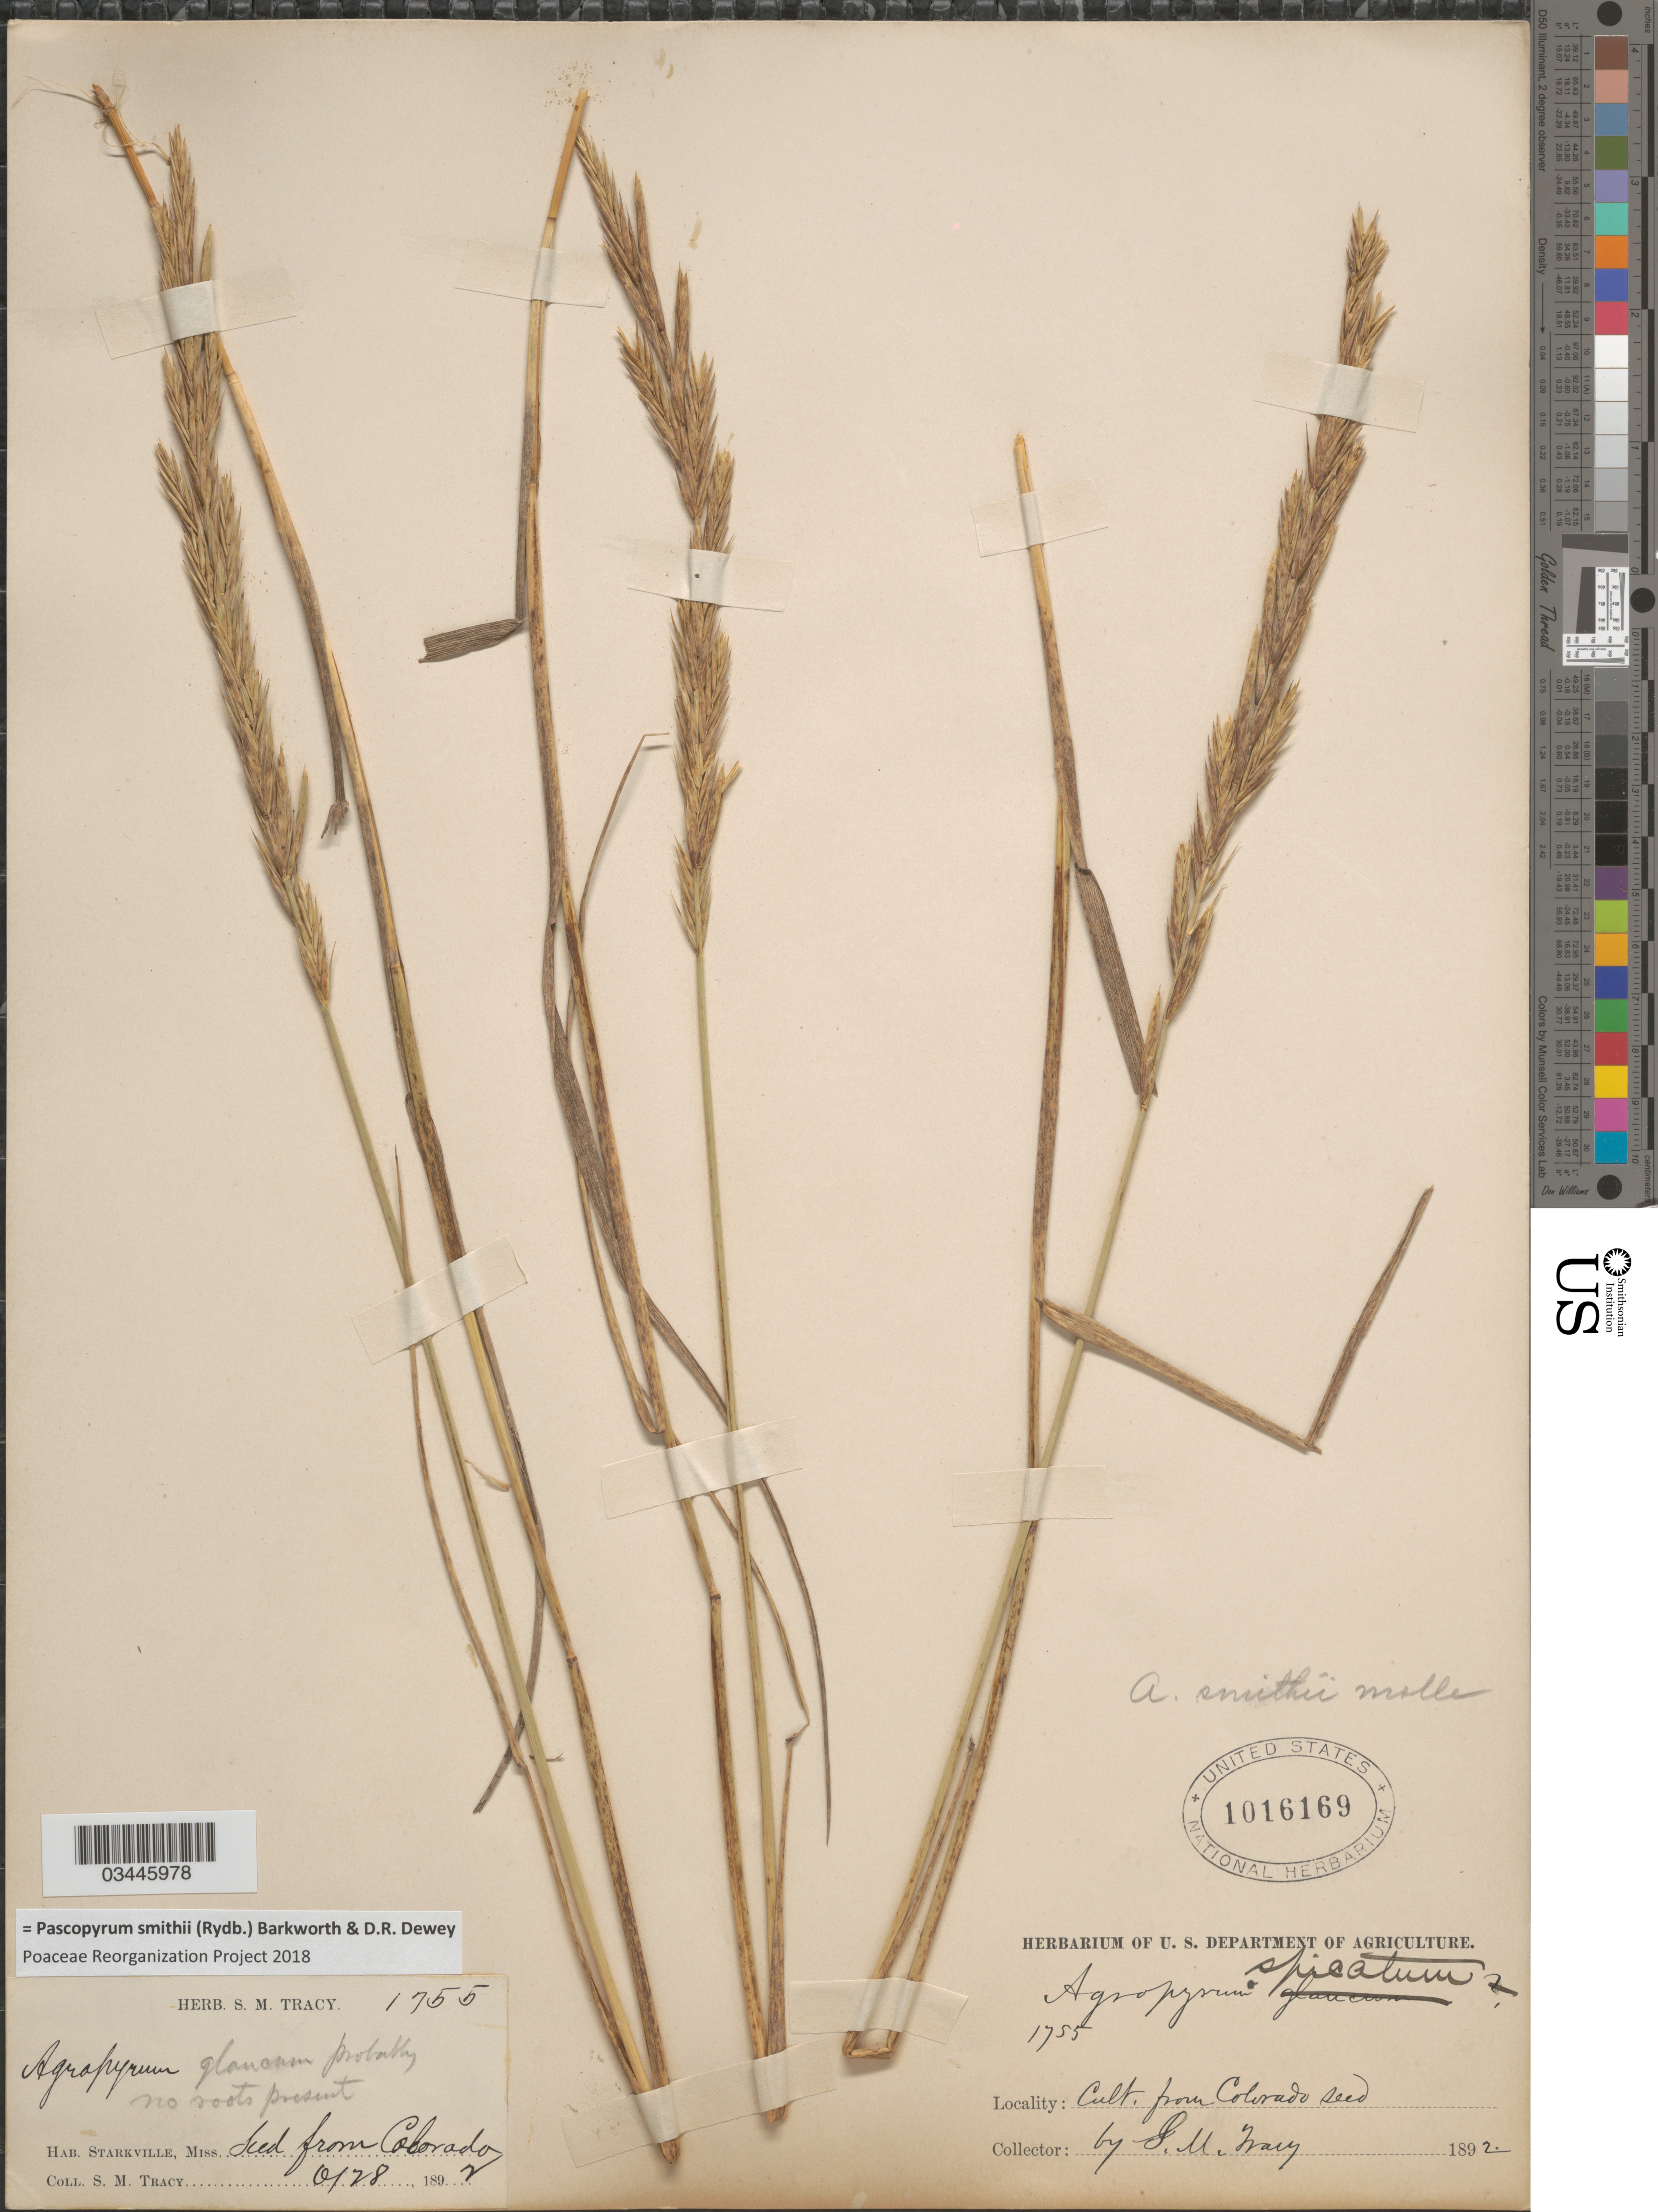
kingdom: Plantae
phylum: Tracheophyta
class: Liliopsida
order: Poales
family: Poaceae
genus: Pascopyrum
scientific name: Pascopyrum smithii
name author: (Rydb.) Barkworth & Dewey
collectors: S. M. Tracy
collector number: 1755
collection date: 1892-06-28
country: United States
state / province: Mississippi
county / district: Oktibbeha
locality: Starkville.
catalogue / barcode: US 1016169